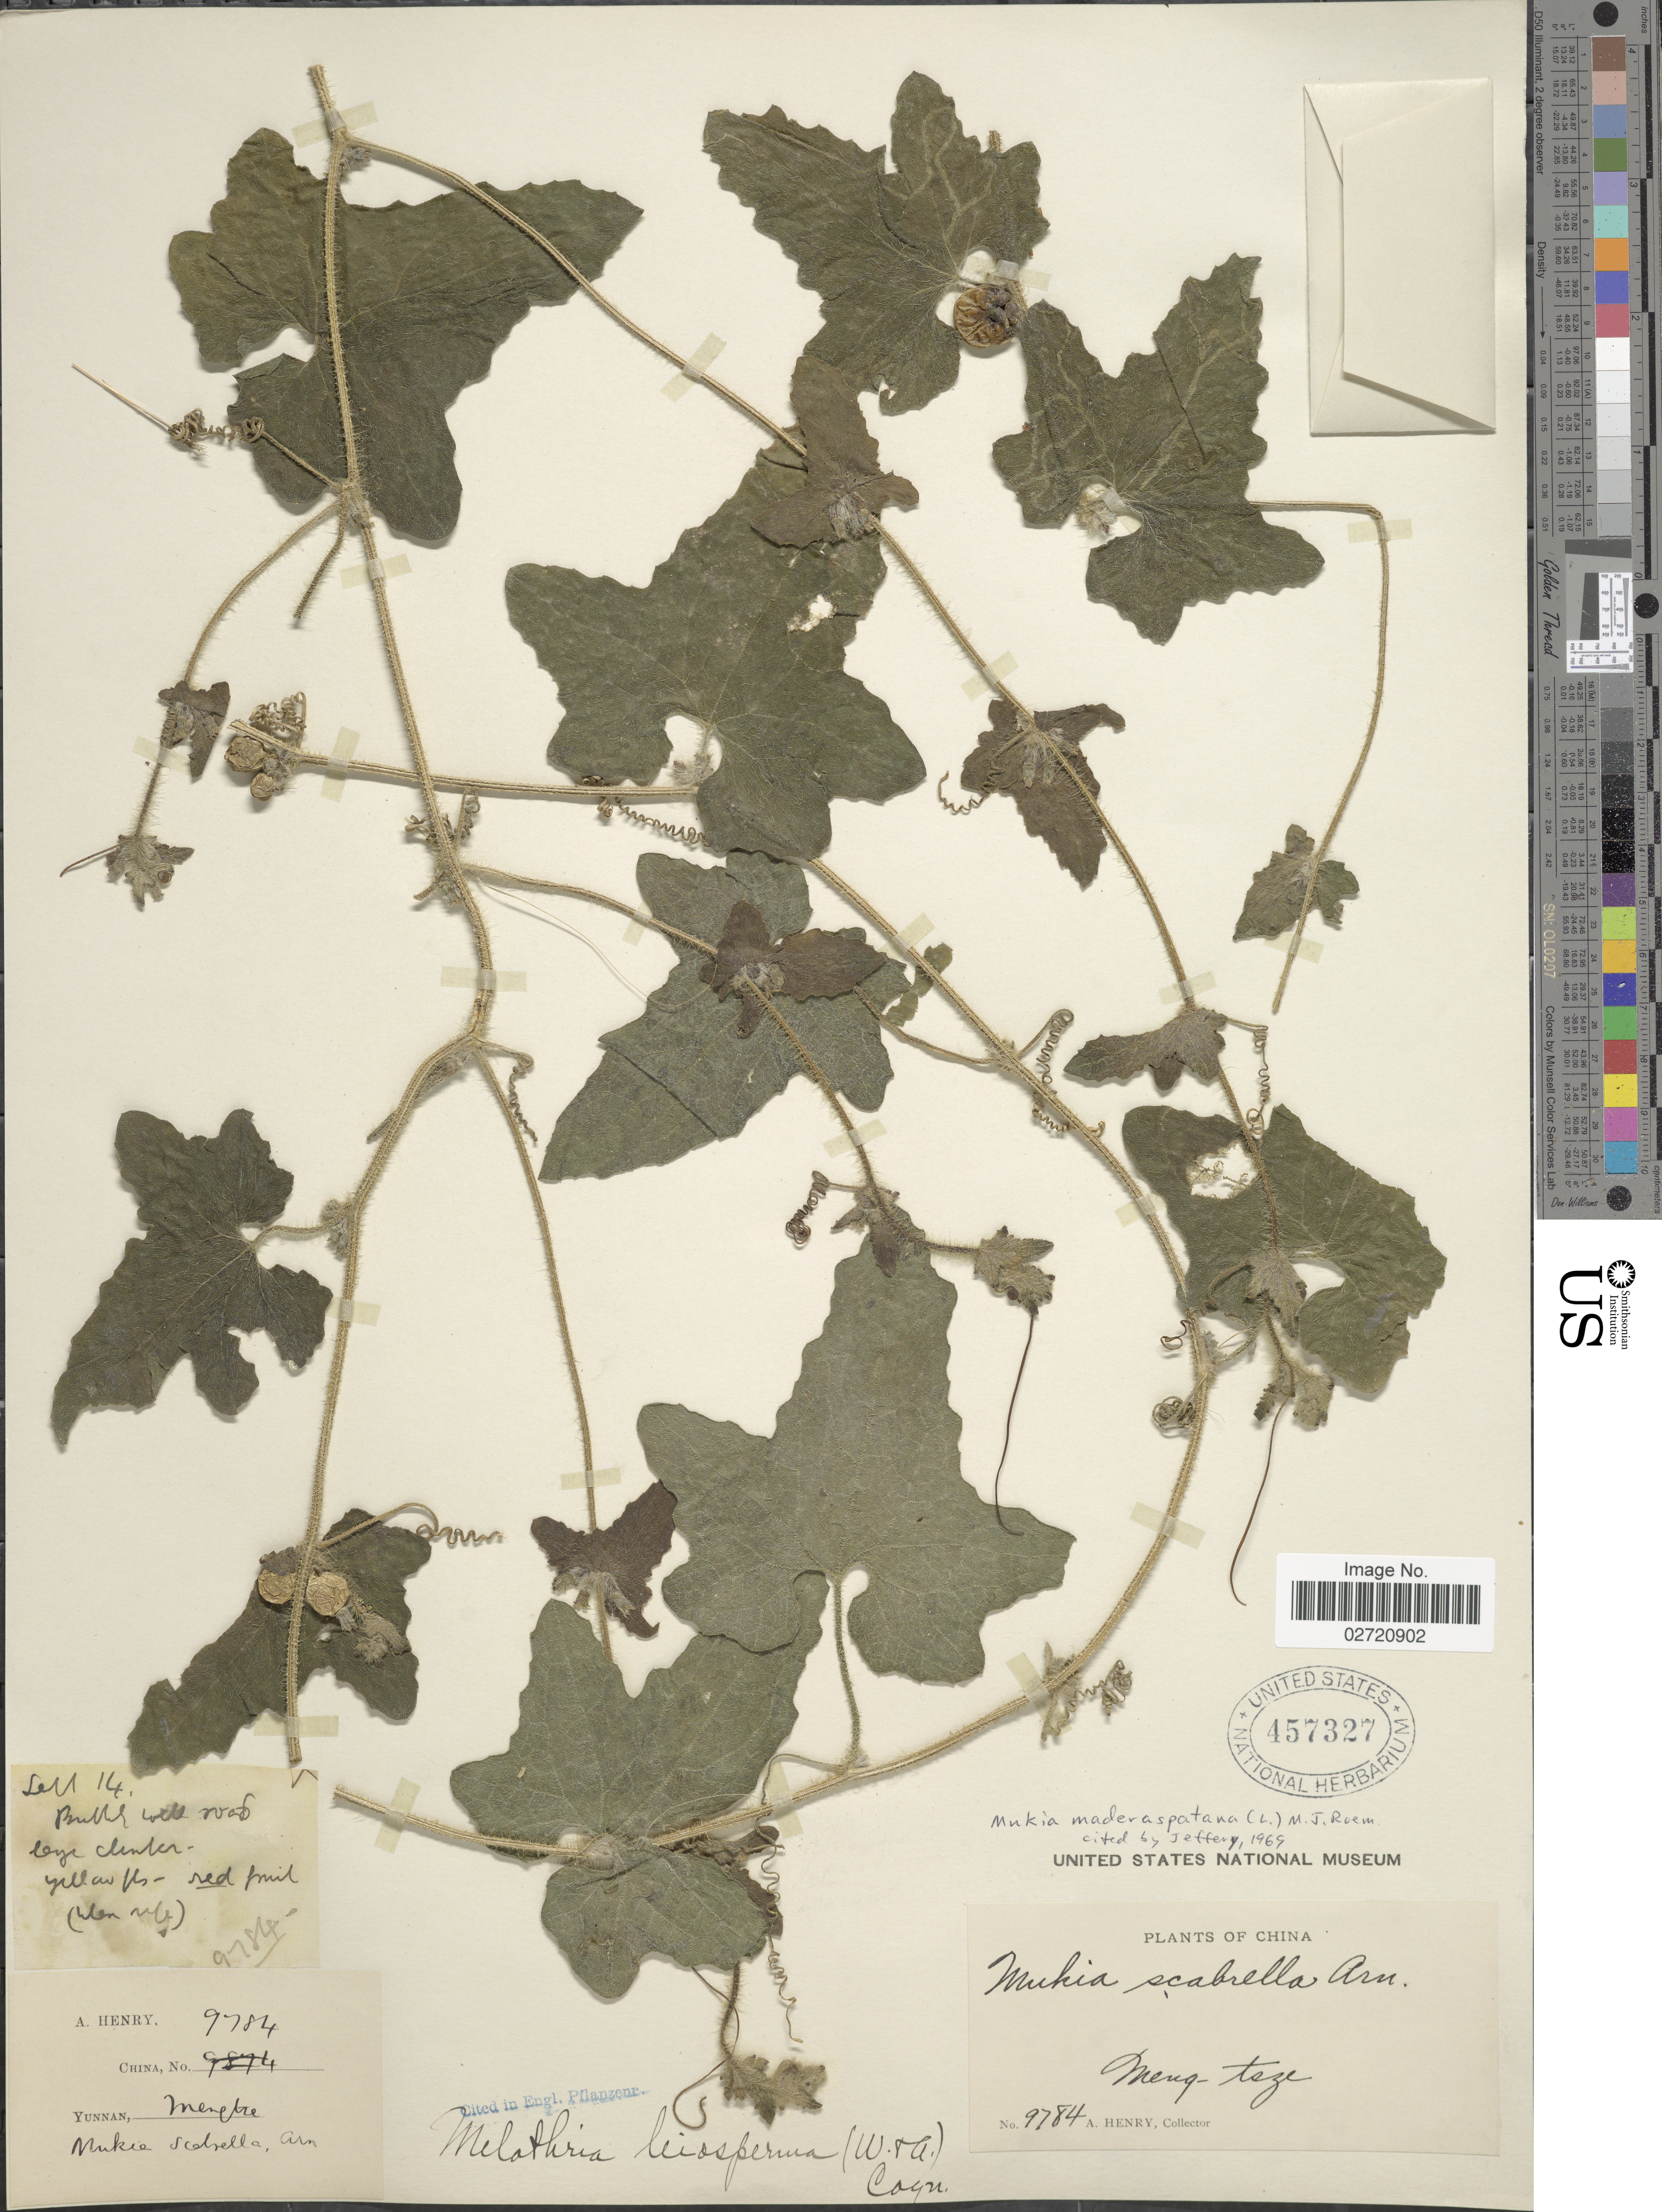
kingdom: Plantae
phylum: Tracheophyta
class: Magnoliopsida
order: Cucurbitales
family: Cucurbitaceae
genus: Cucumis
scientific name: Cucumis maderaspatanus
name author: L.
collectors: A. Henry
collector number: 9784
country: China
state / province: Yunnan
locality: Meng-tze [illegible text]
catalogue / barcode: US 457327